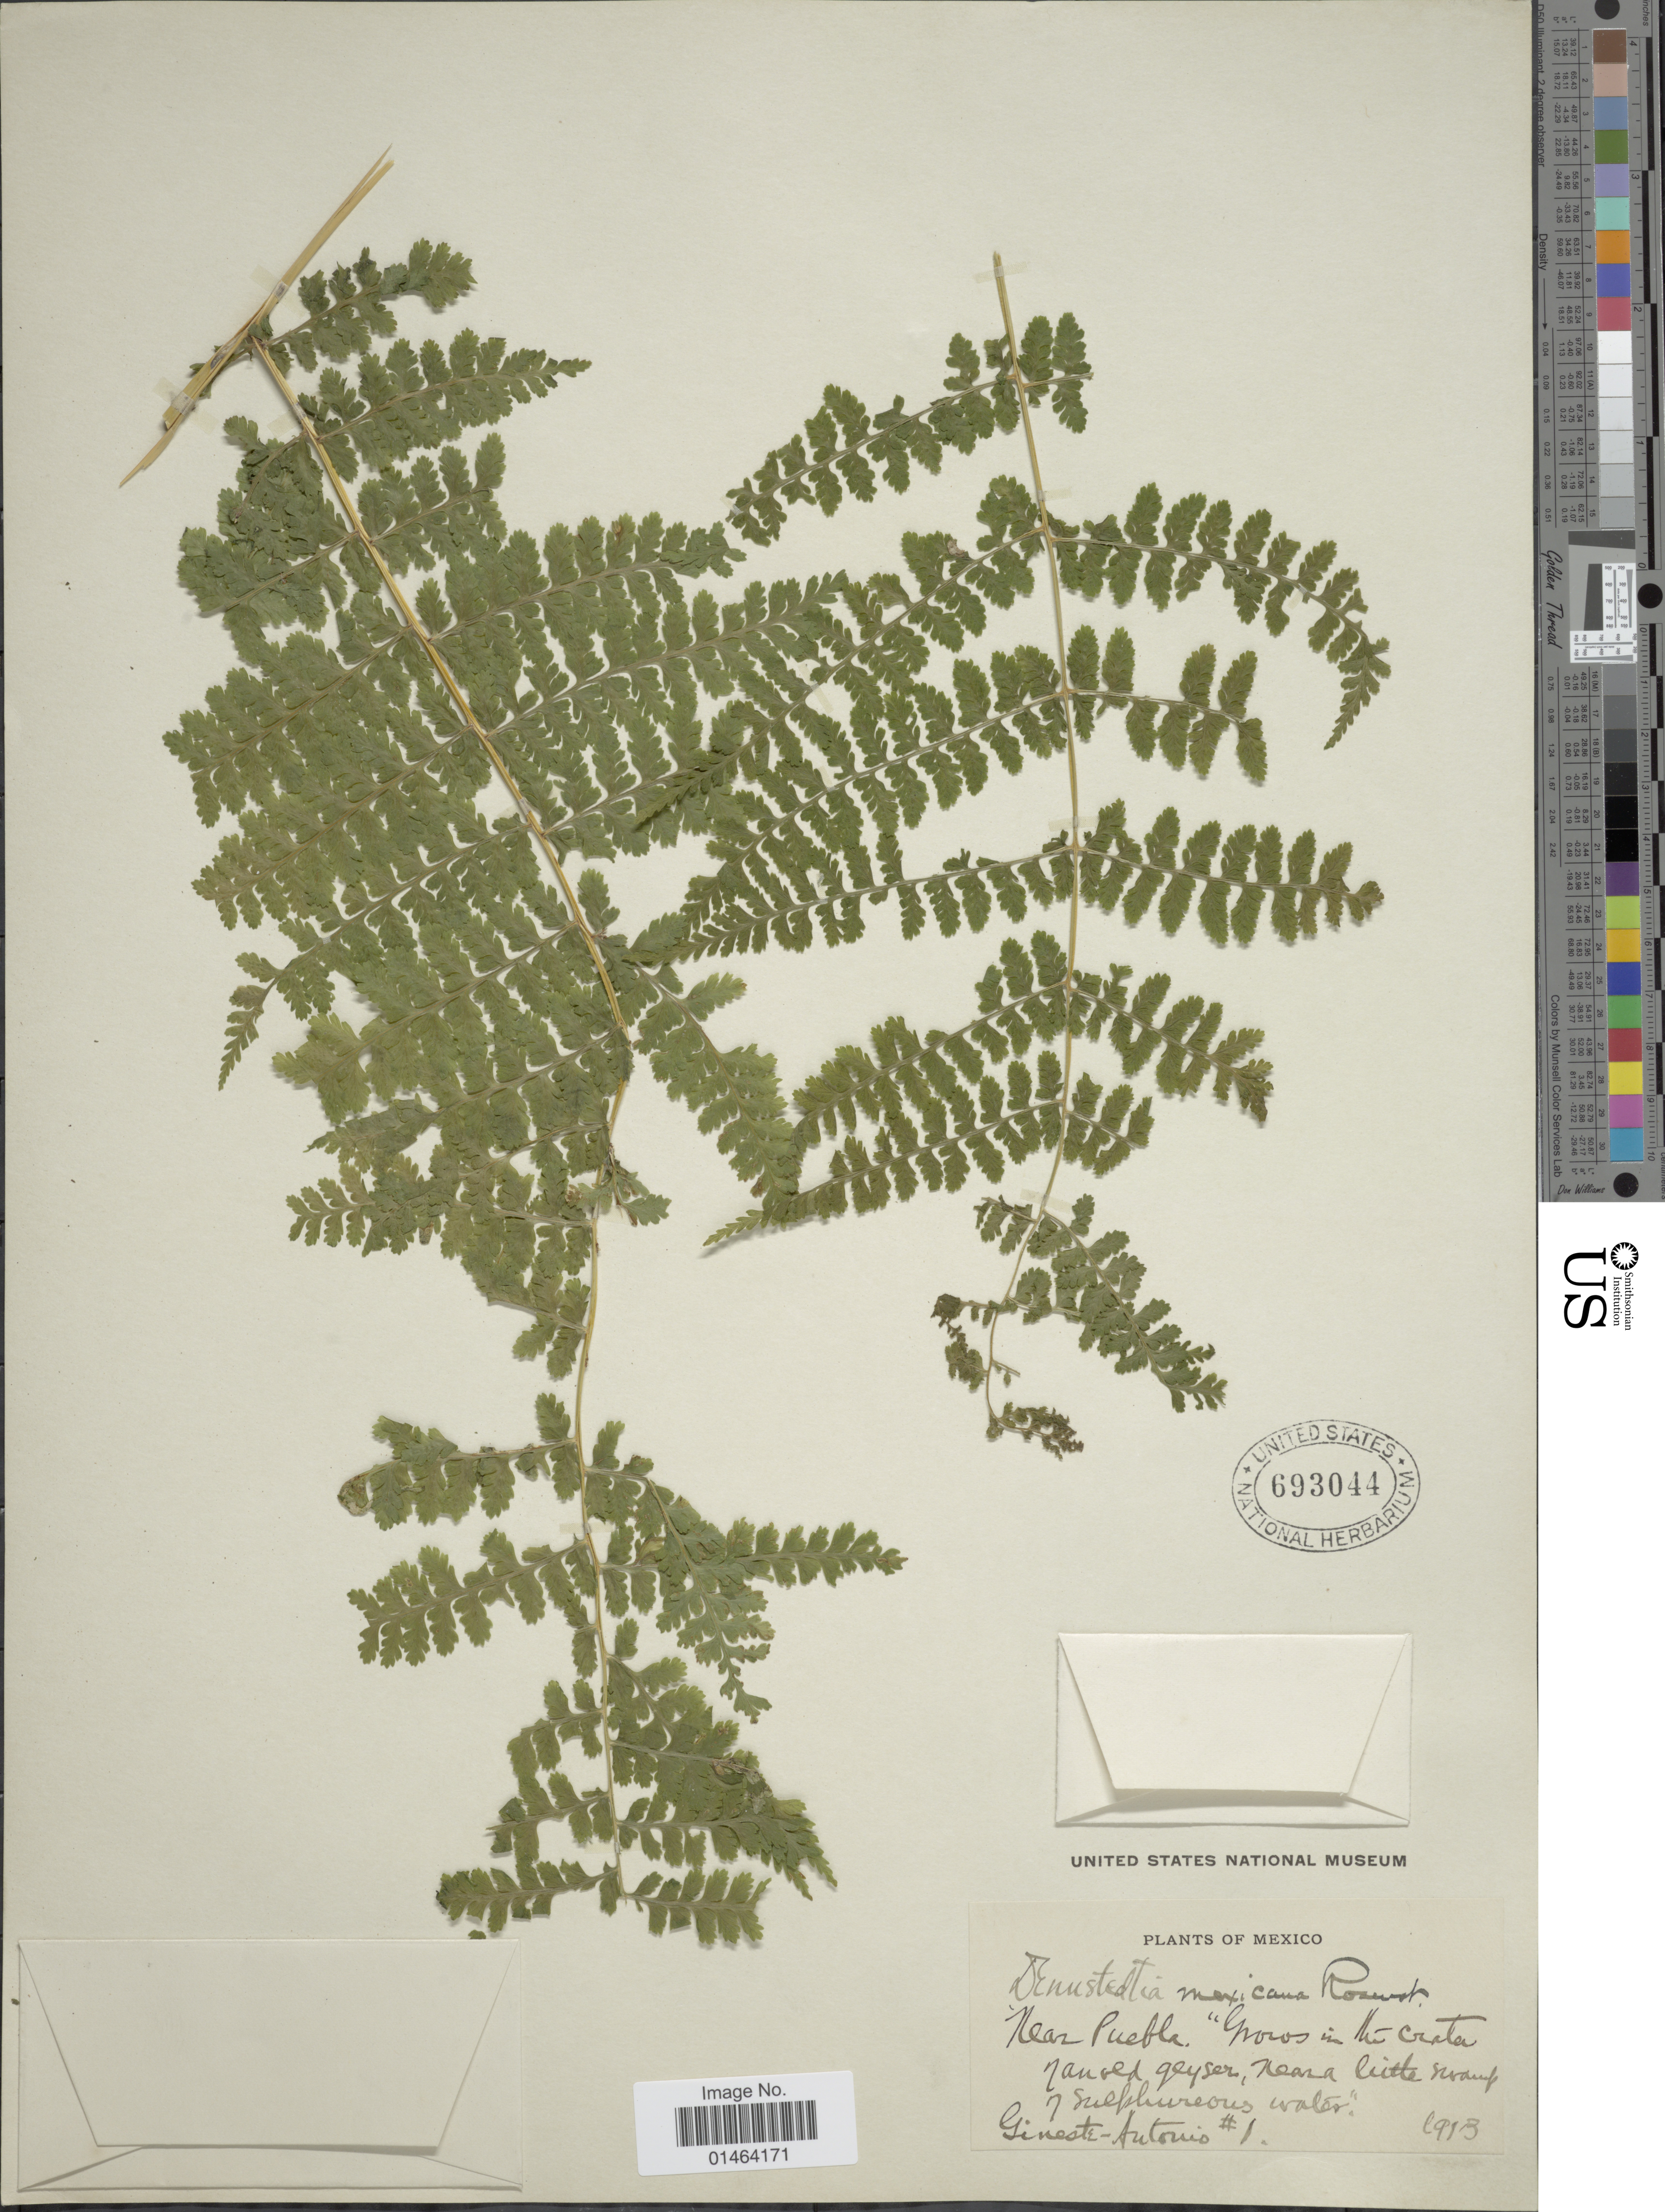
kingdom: Plantae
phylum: Tracheophyta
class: Polypodiopsida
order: Polypodiales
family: Dennstaedtiaceae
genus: Dennstaedtia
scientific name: Dennstaedtia distenta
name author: (Kunze) T. Moore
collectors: Ginesh-Antonio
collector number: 1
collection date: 1913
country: Mexico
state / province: Puebla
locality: Moros in the crater nansed geyser, near a little swamp of sulphureous water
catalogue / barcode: US 693044